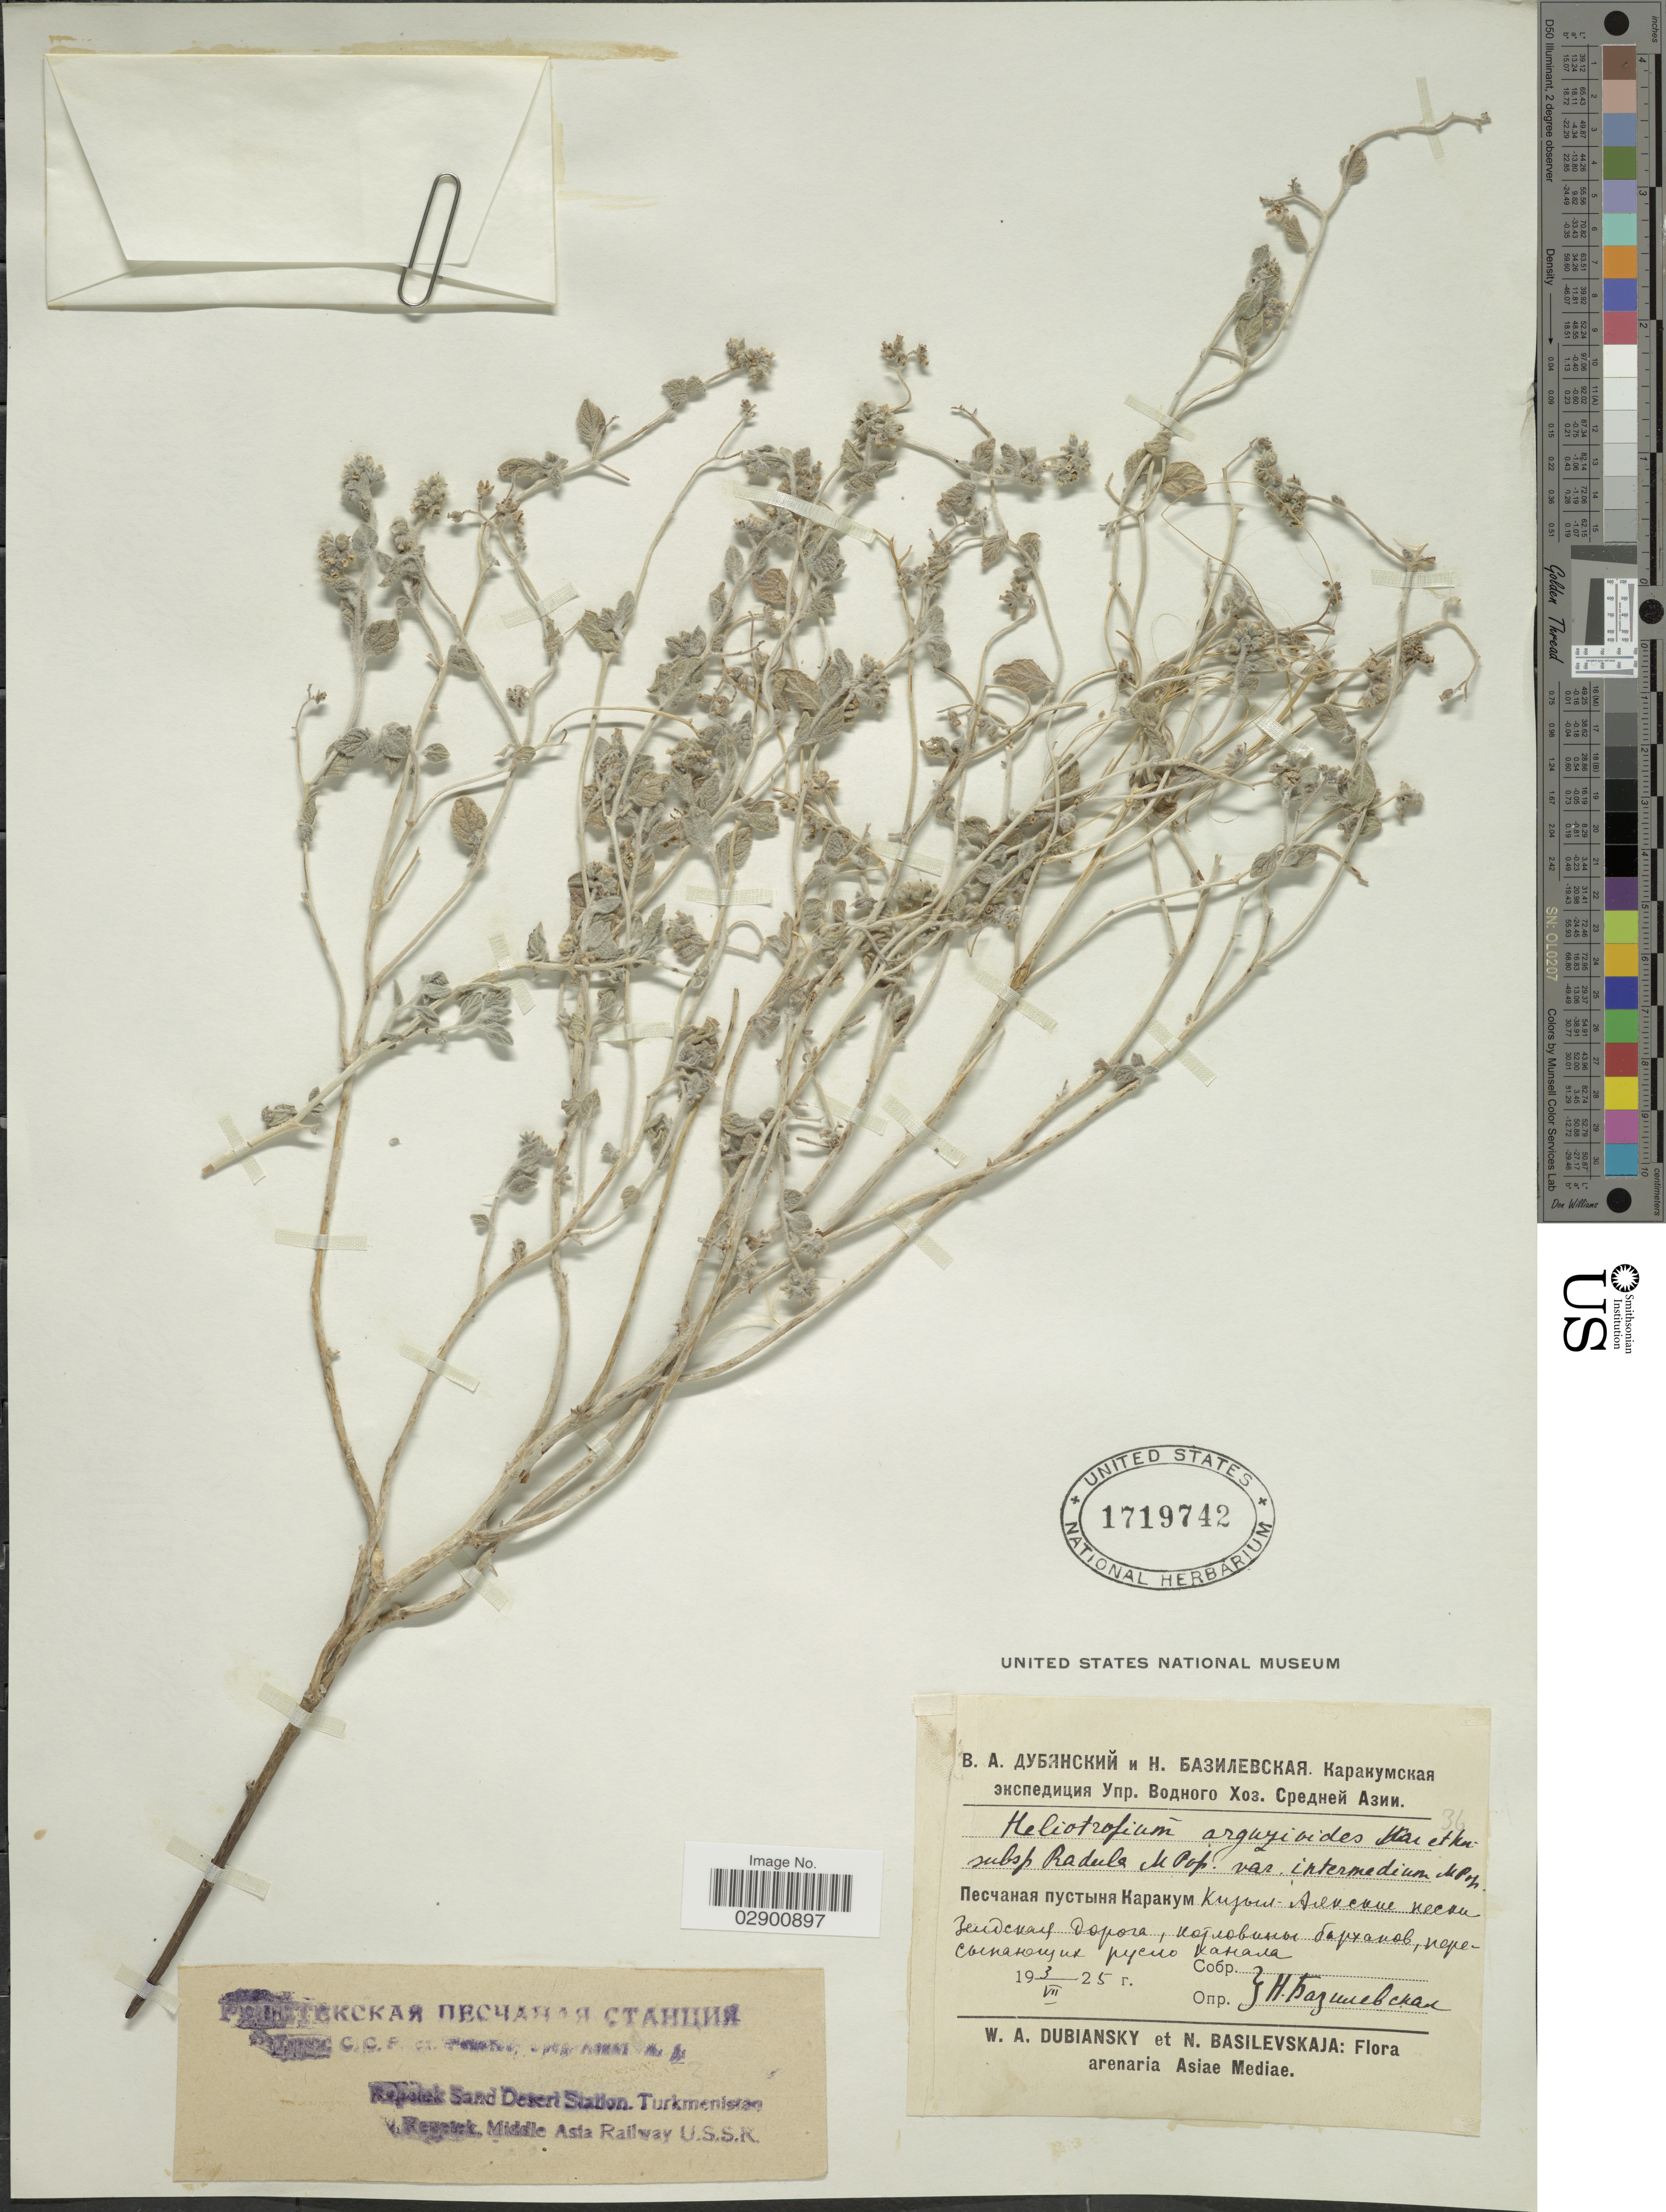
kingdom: Plantae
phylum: Tracheophyta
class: Magnoliopsida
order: Boraginales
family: Heliotropiaceae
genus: Heliotropium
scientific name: Heliotropium arguzioides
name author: Kar. & Kir.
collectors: N. Bazilevskaya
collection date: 1925-07-03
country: Turkmenistan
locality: Karakum Desert.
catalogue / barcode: US 1719742